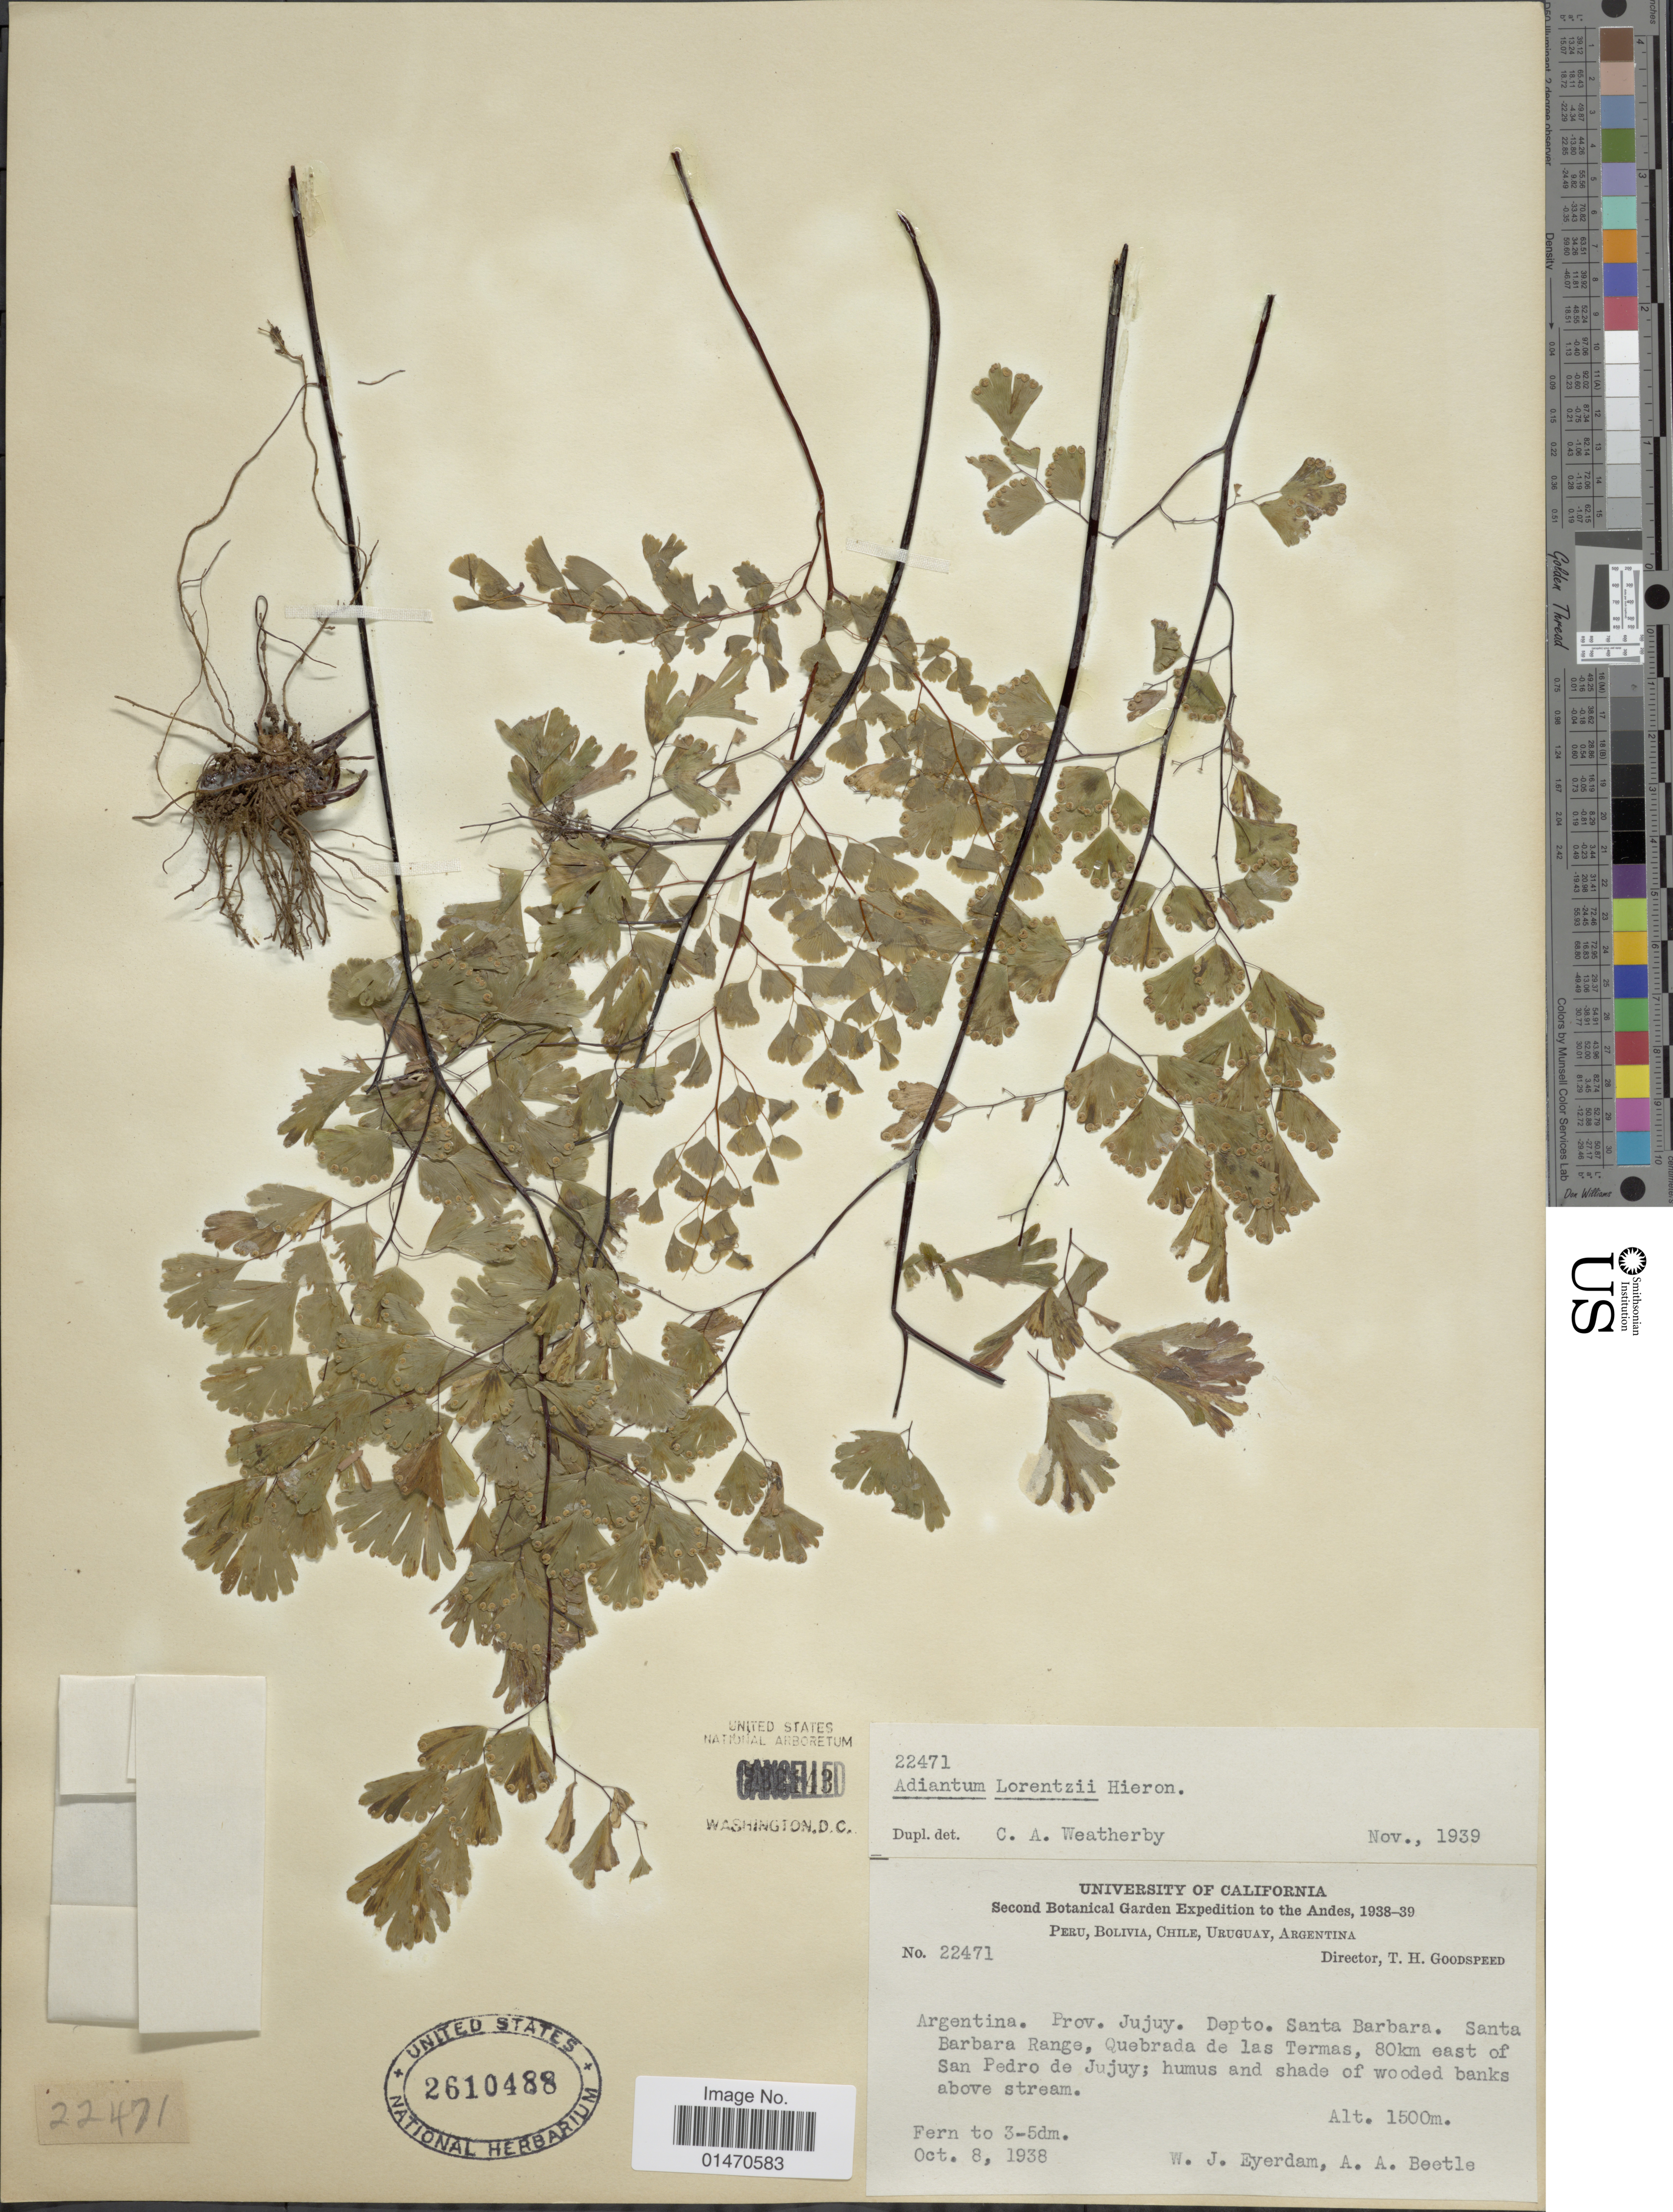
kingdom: Plantae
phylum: Tracheophyta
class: Polypodiopsida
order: Polypodiales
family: Pteridaceae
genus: Adiantum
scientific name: Adiantum lorentzii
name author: Hieron.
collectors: W. J. Eyerdam & A. A. Beetle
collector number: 22471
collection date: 1938-10-08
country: Argentina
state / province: Jujuy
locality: Argentina, prov. Jujuym Depto. Santa Barbara, Santa Barbara Range, Quebrada de las Termas, 80km east of San Pedro de Jujuy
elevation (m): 1500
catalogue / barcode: US 2610488